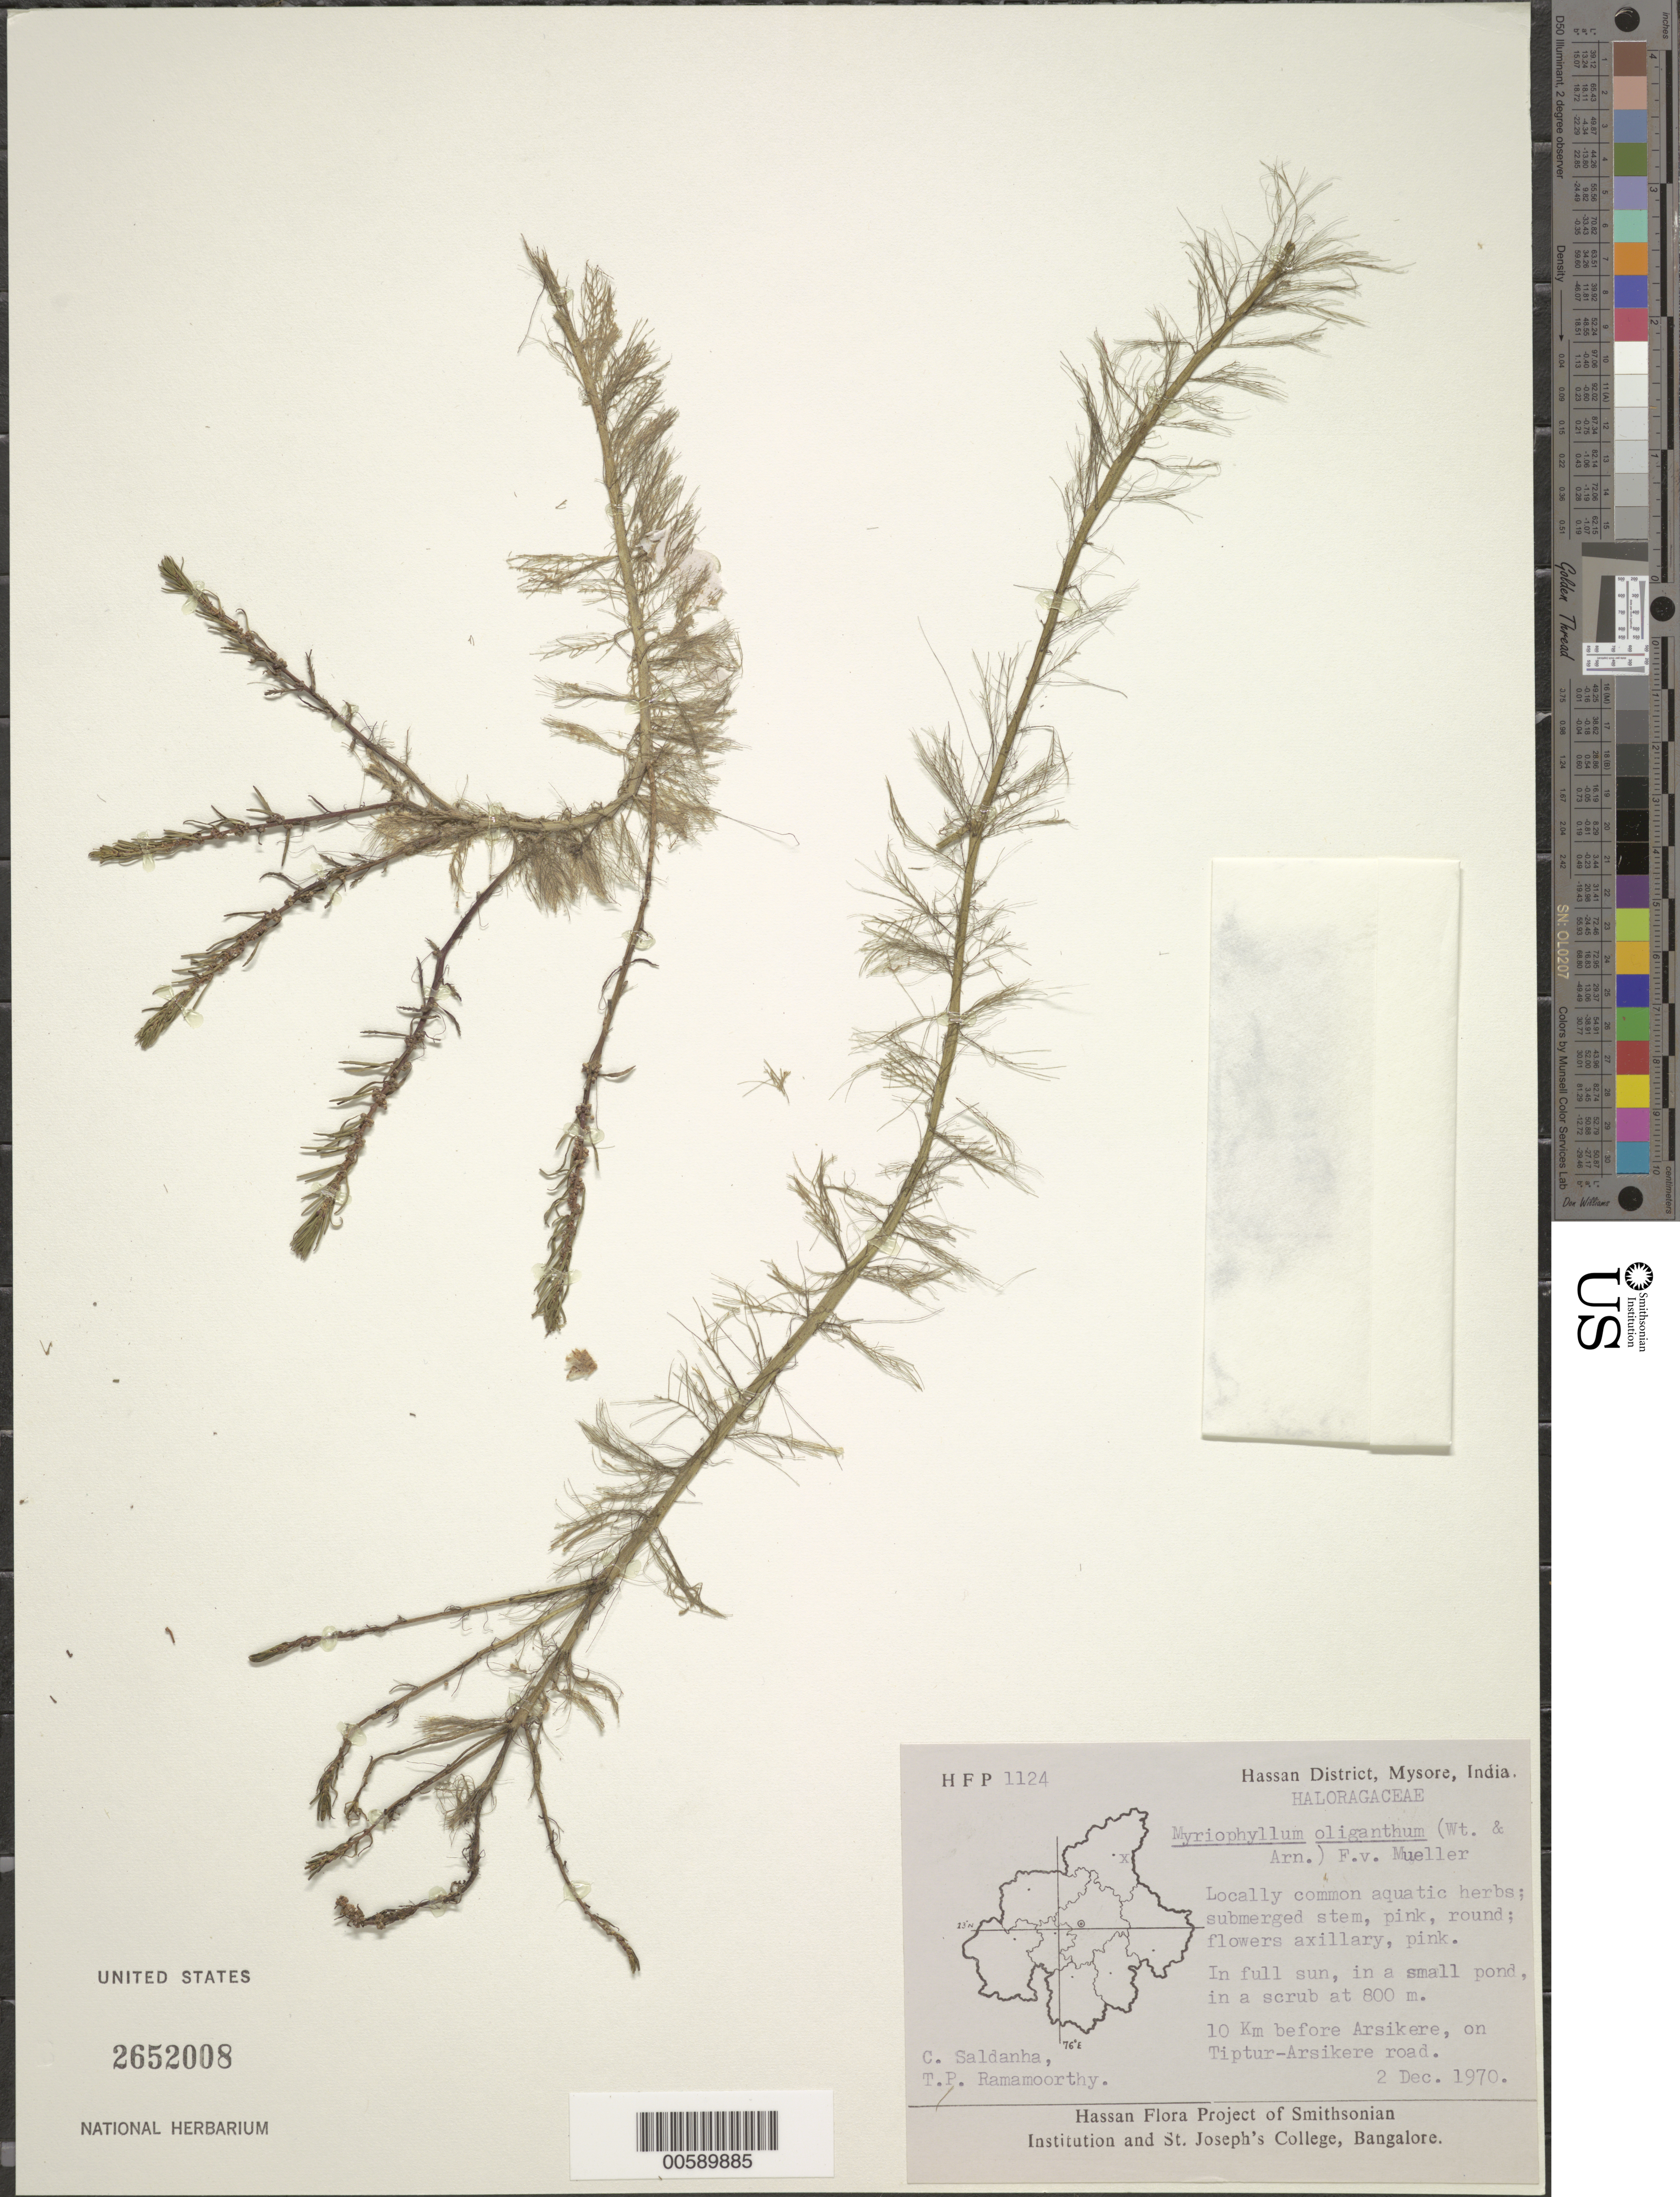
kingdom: Plantae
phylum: Tracheophyta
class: Magnoliopsida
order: Saxifragales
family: Haloragaceae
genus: Myriophyllum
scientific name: Myriophyllum oliganthum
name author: (Wight & Arn.) F. Muell.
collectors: C. J. Saldanha & T. P. Ramamoorthy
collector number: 1124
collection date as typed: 02 Dec 1970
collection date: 1970-12-02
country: India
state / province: Karnataka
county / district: Hassan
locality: Arsikere, Tiptur-Arsikere road. [Mysore = Karnataka]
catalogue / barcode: US 2652008